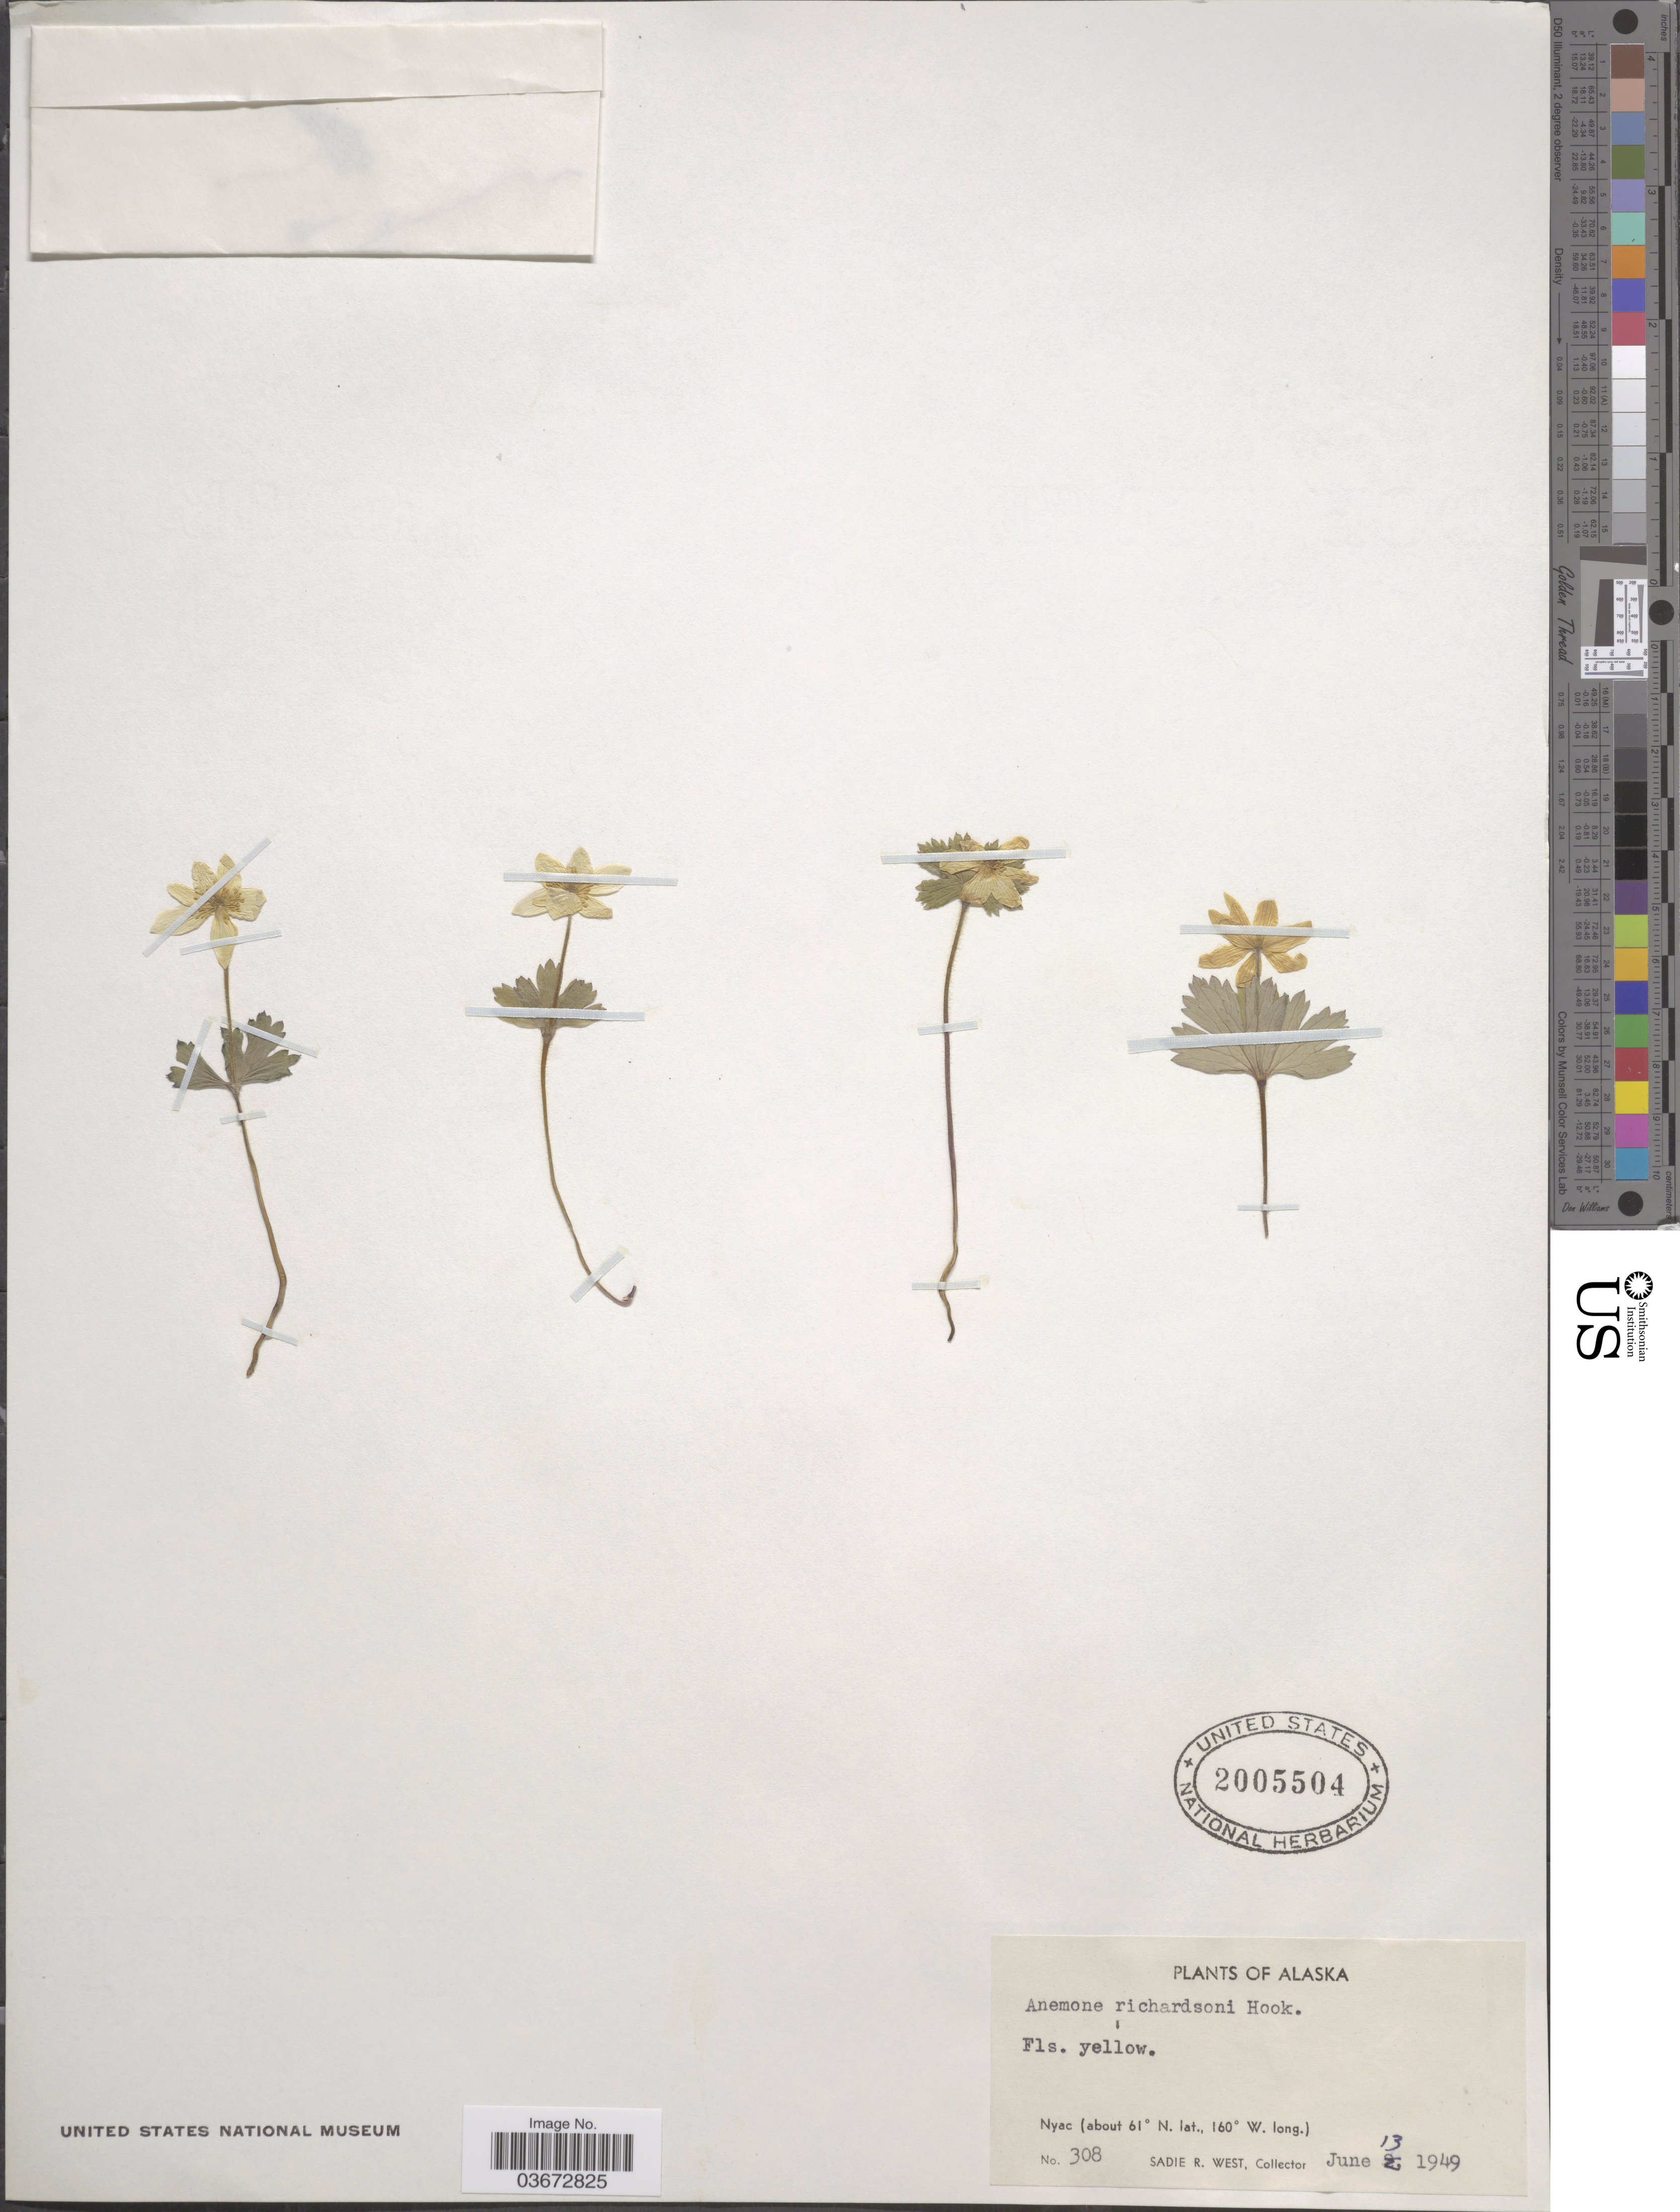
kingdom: Plantae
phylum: Tracheophyta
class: Magnoliopsida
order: Ranunculales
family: Ranunculaceae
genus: Anemone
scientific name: Anemone richardsonii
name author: Hook.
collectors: S. R. West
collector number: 308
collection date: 1949-06-13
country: United States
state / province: Alaska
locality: Nyac.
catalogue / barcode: US 2005504